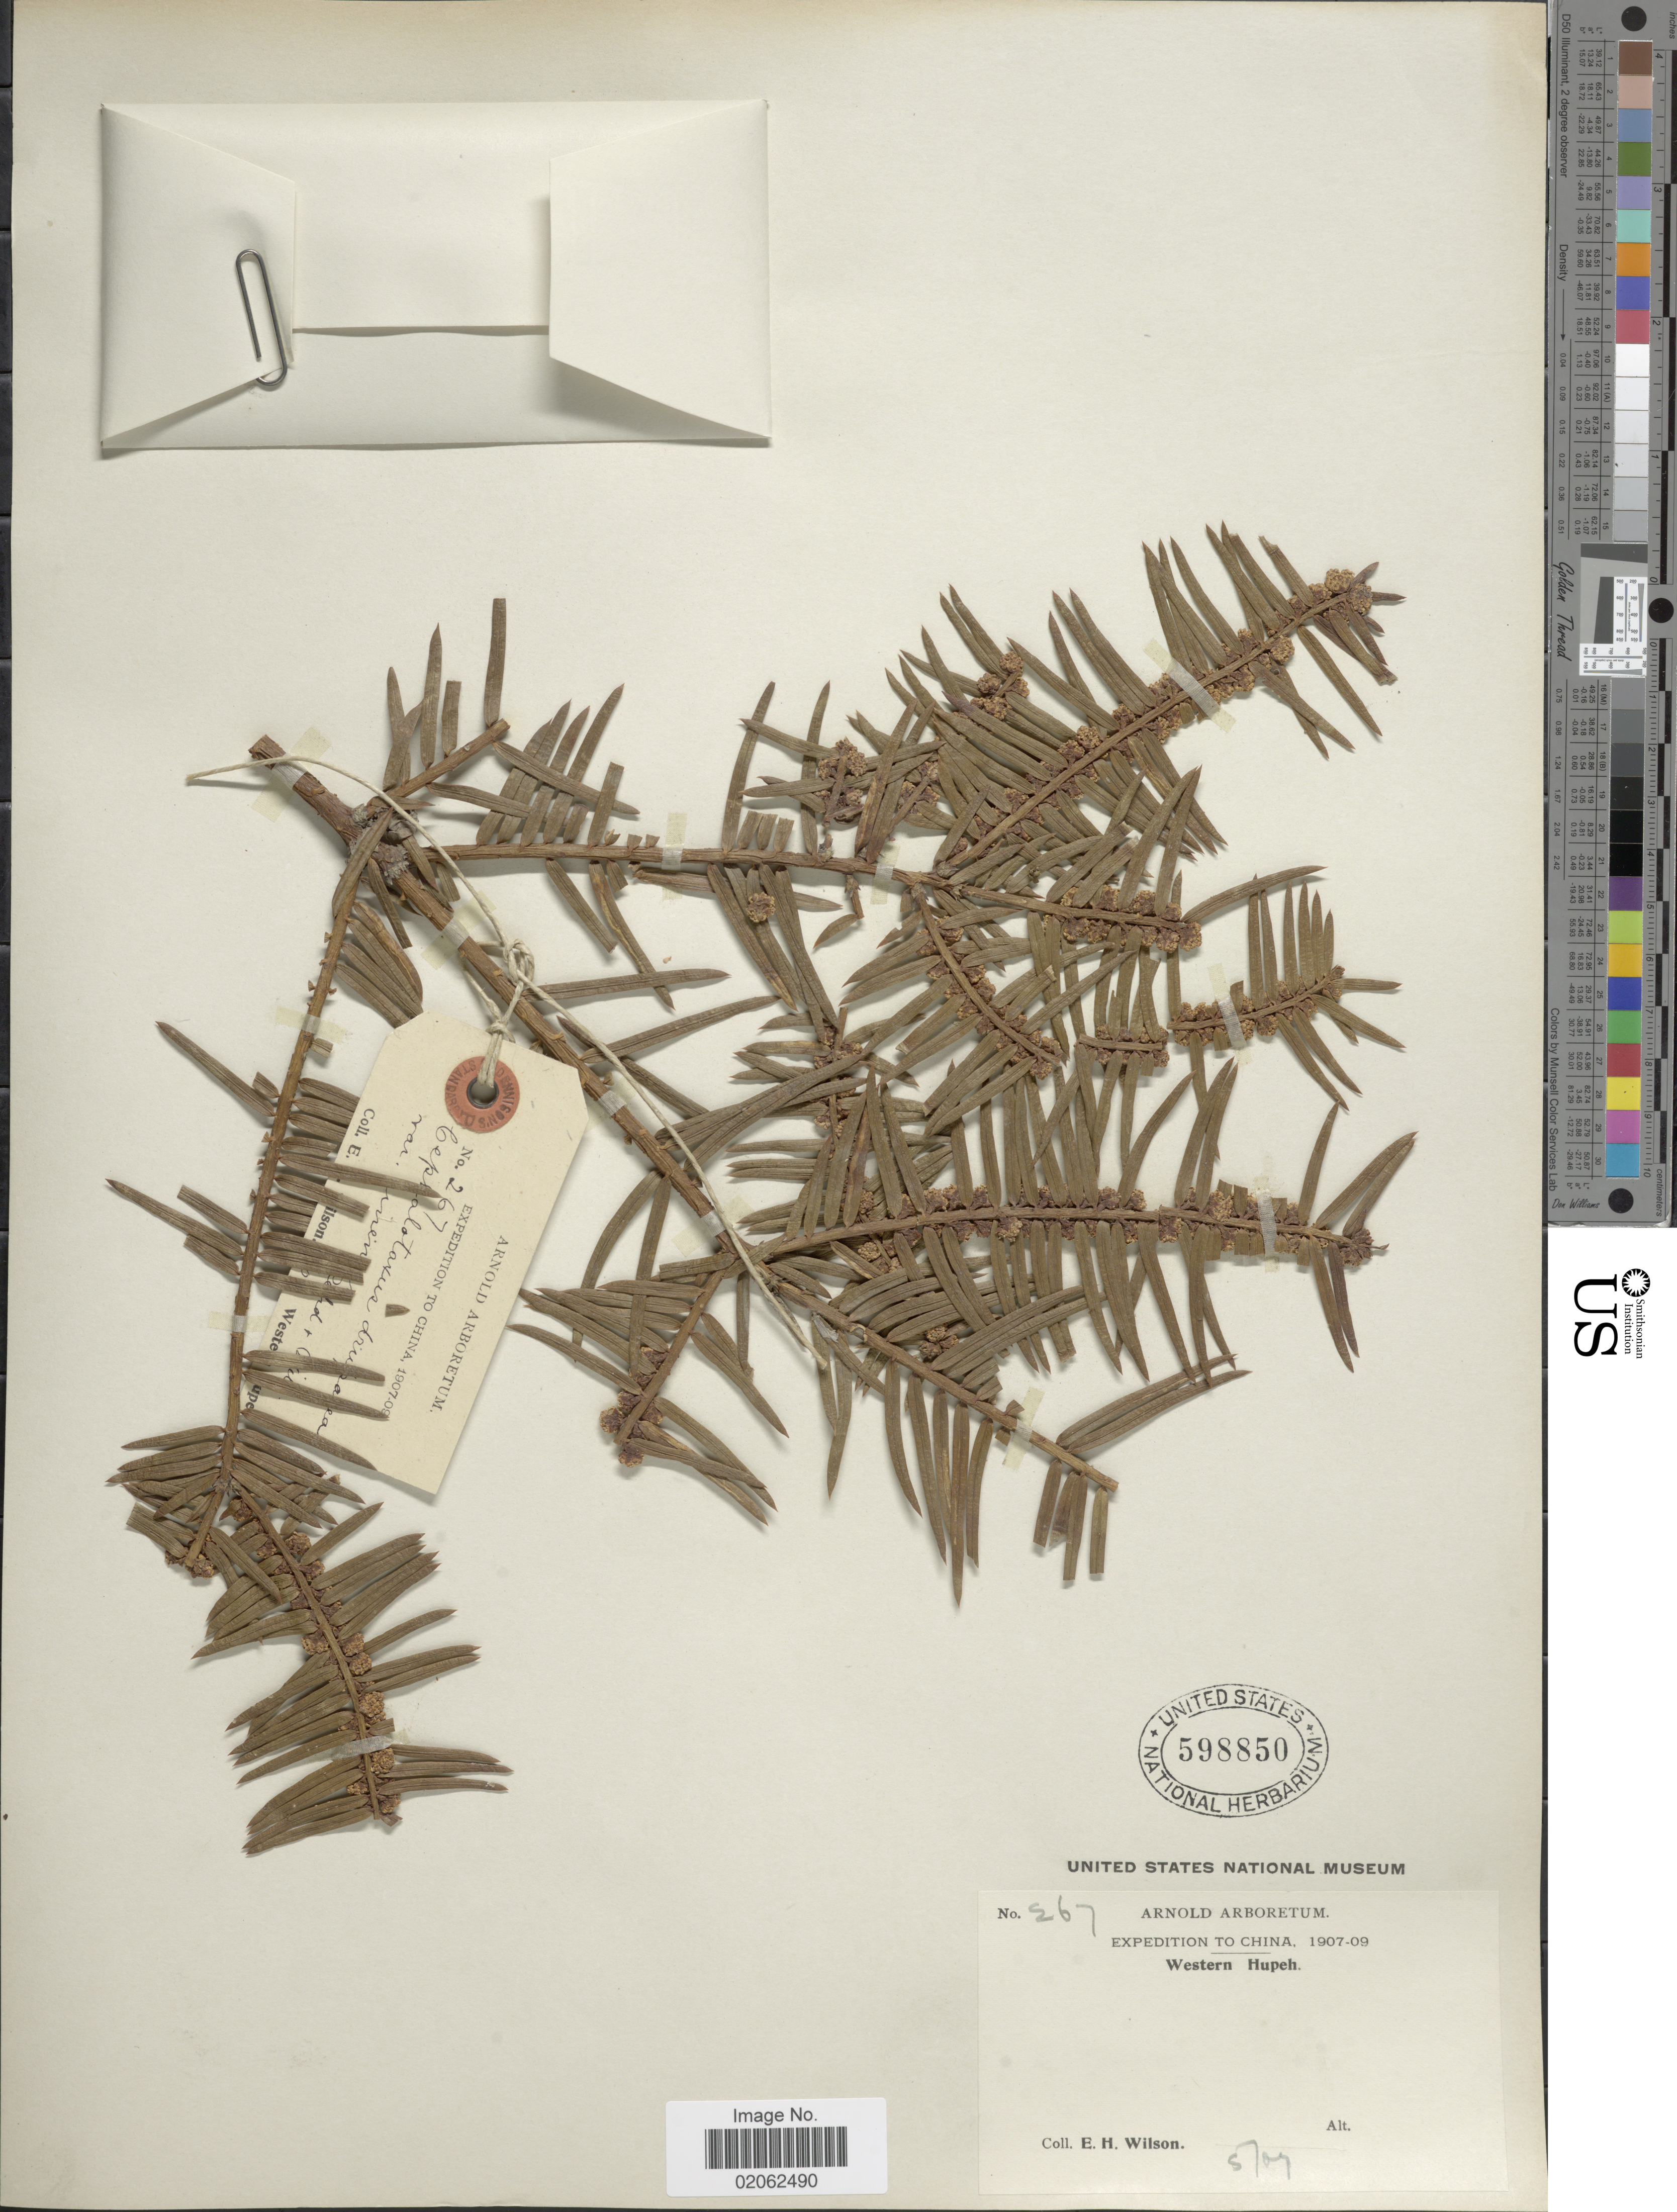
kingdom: Plantae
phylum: Tracheophyta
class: Pinopsida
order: Pinales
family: Cephalotaxaceae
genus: Cephalotaxus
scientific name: Cephalotaxus sinensis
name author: (H.L. Li) H.L. Li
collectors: E. Wilson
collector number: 267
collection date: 1907-05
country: China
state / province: Hubei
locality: Western Hupeh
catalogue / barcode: US 598850